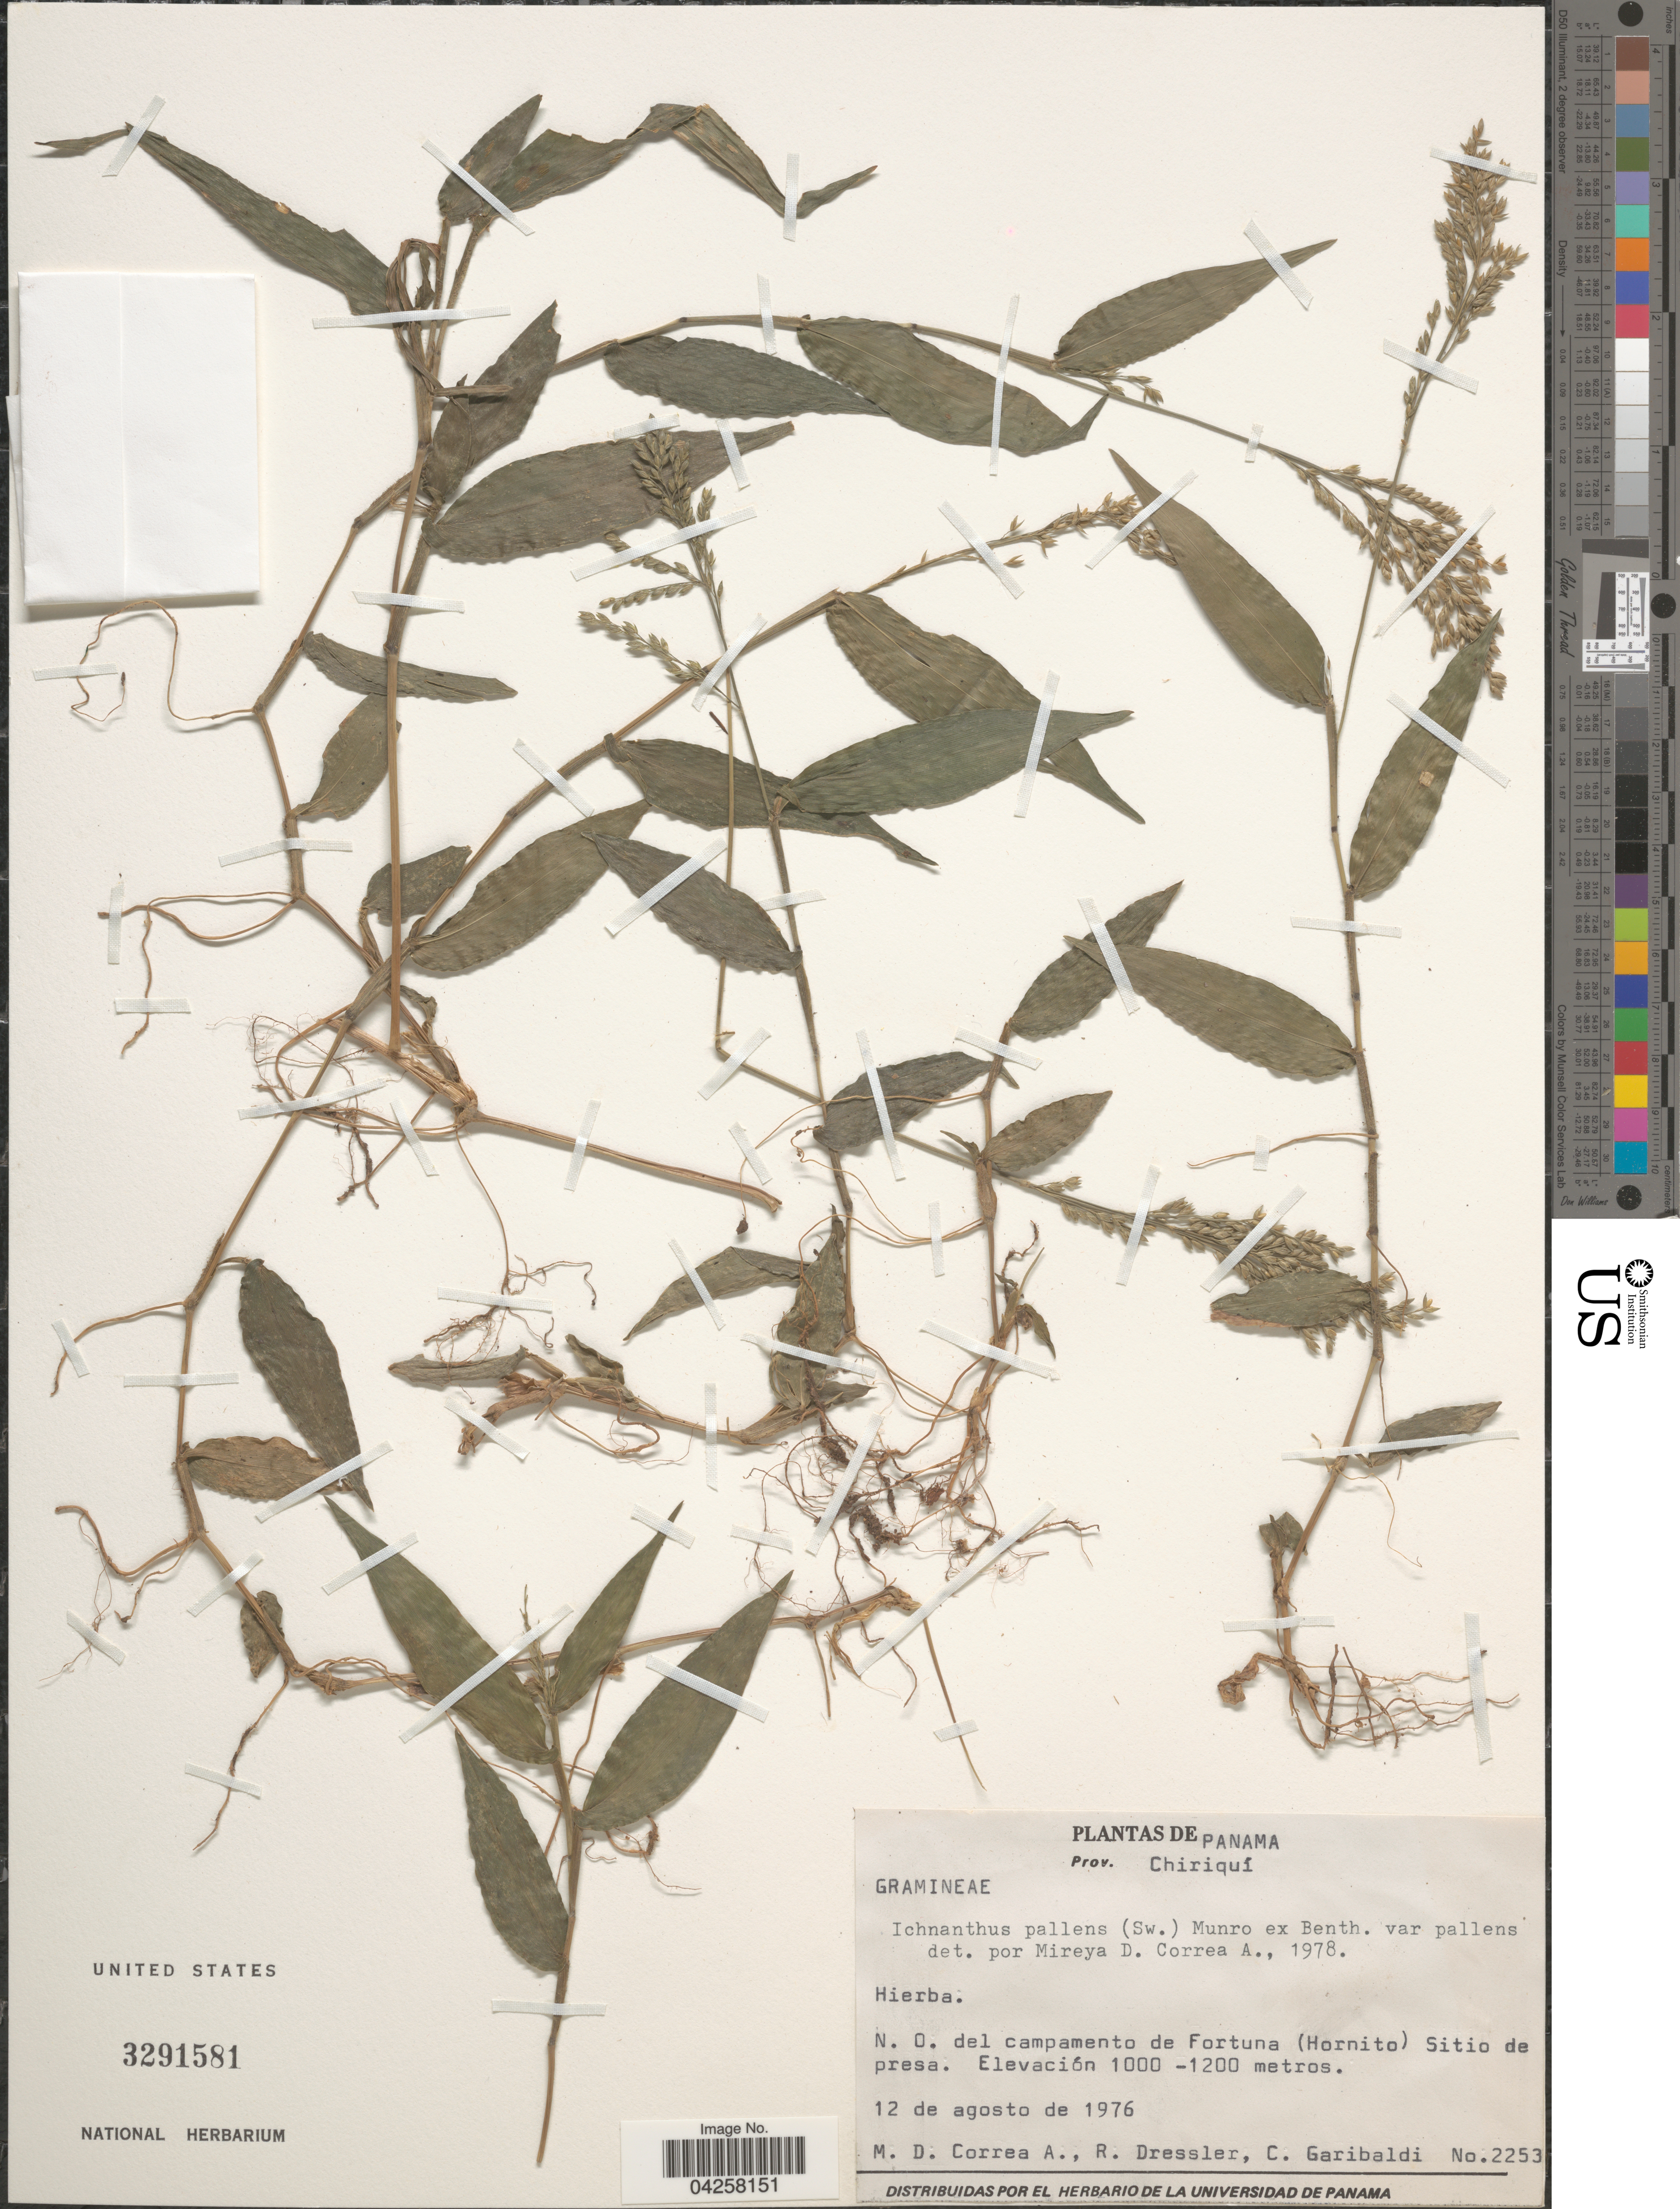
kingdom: Plantae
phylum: Tracheophyta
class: Liliopsida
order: Poales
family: Poaceae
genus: Ichnanthus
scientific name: Ichnanthus pallens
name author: (Sw.) Munro ex Benth.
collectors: M. D. Corrêa-A., R. Dressler & C. Garibaldi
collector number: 2253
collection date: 1976-08-12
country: Panama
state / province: Chiriqui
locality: N. O. del campamento de Fortuna (Hornito) Sitio de presa.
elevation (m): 1000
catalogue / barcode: US 3291581